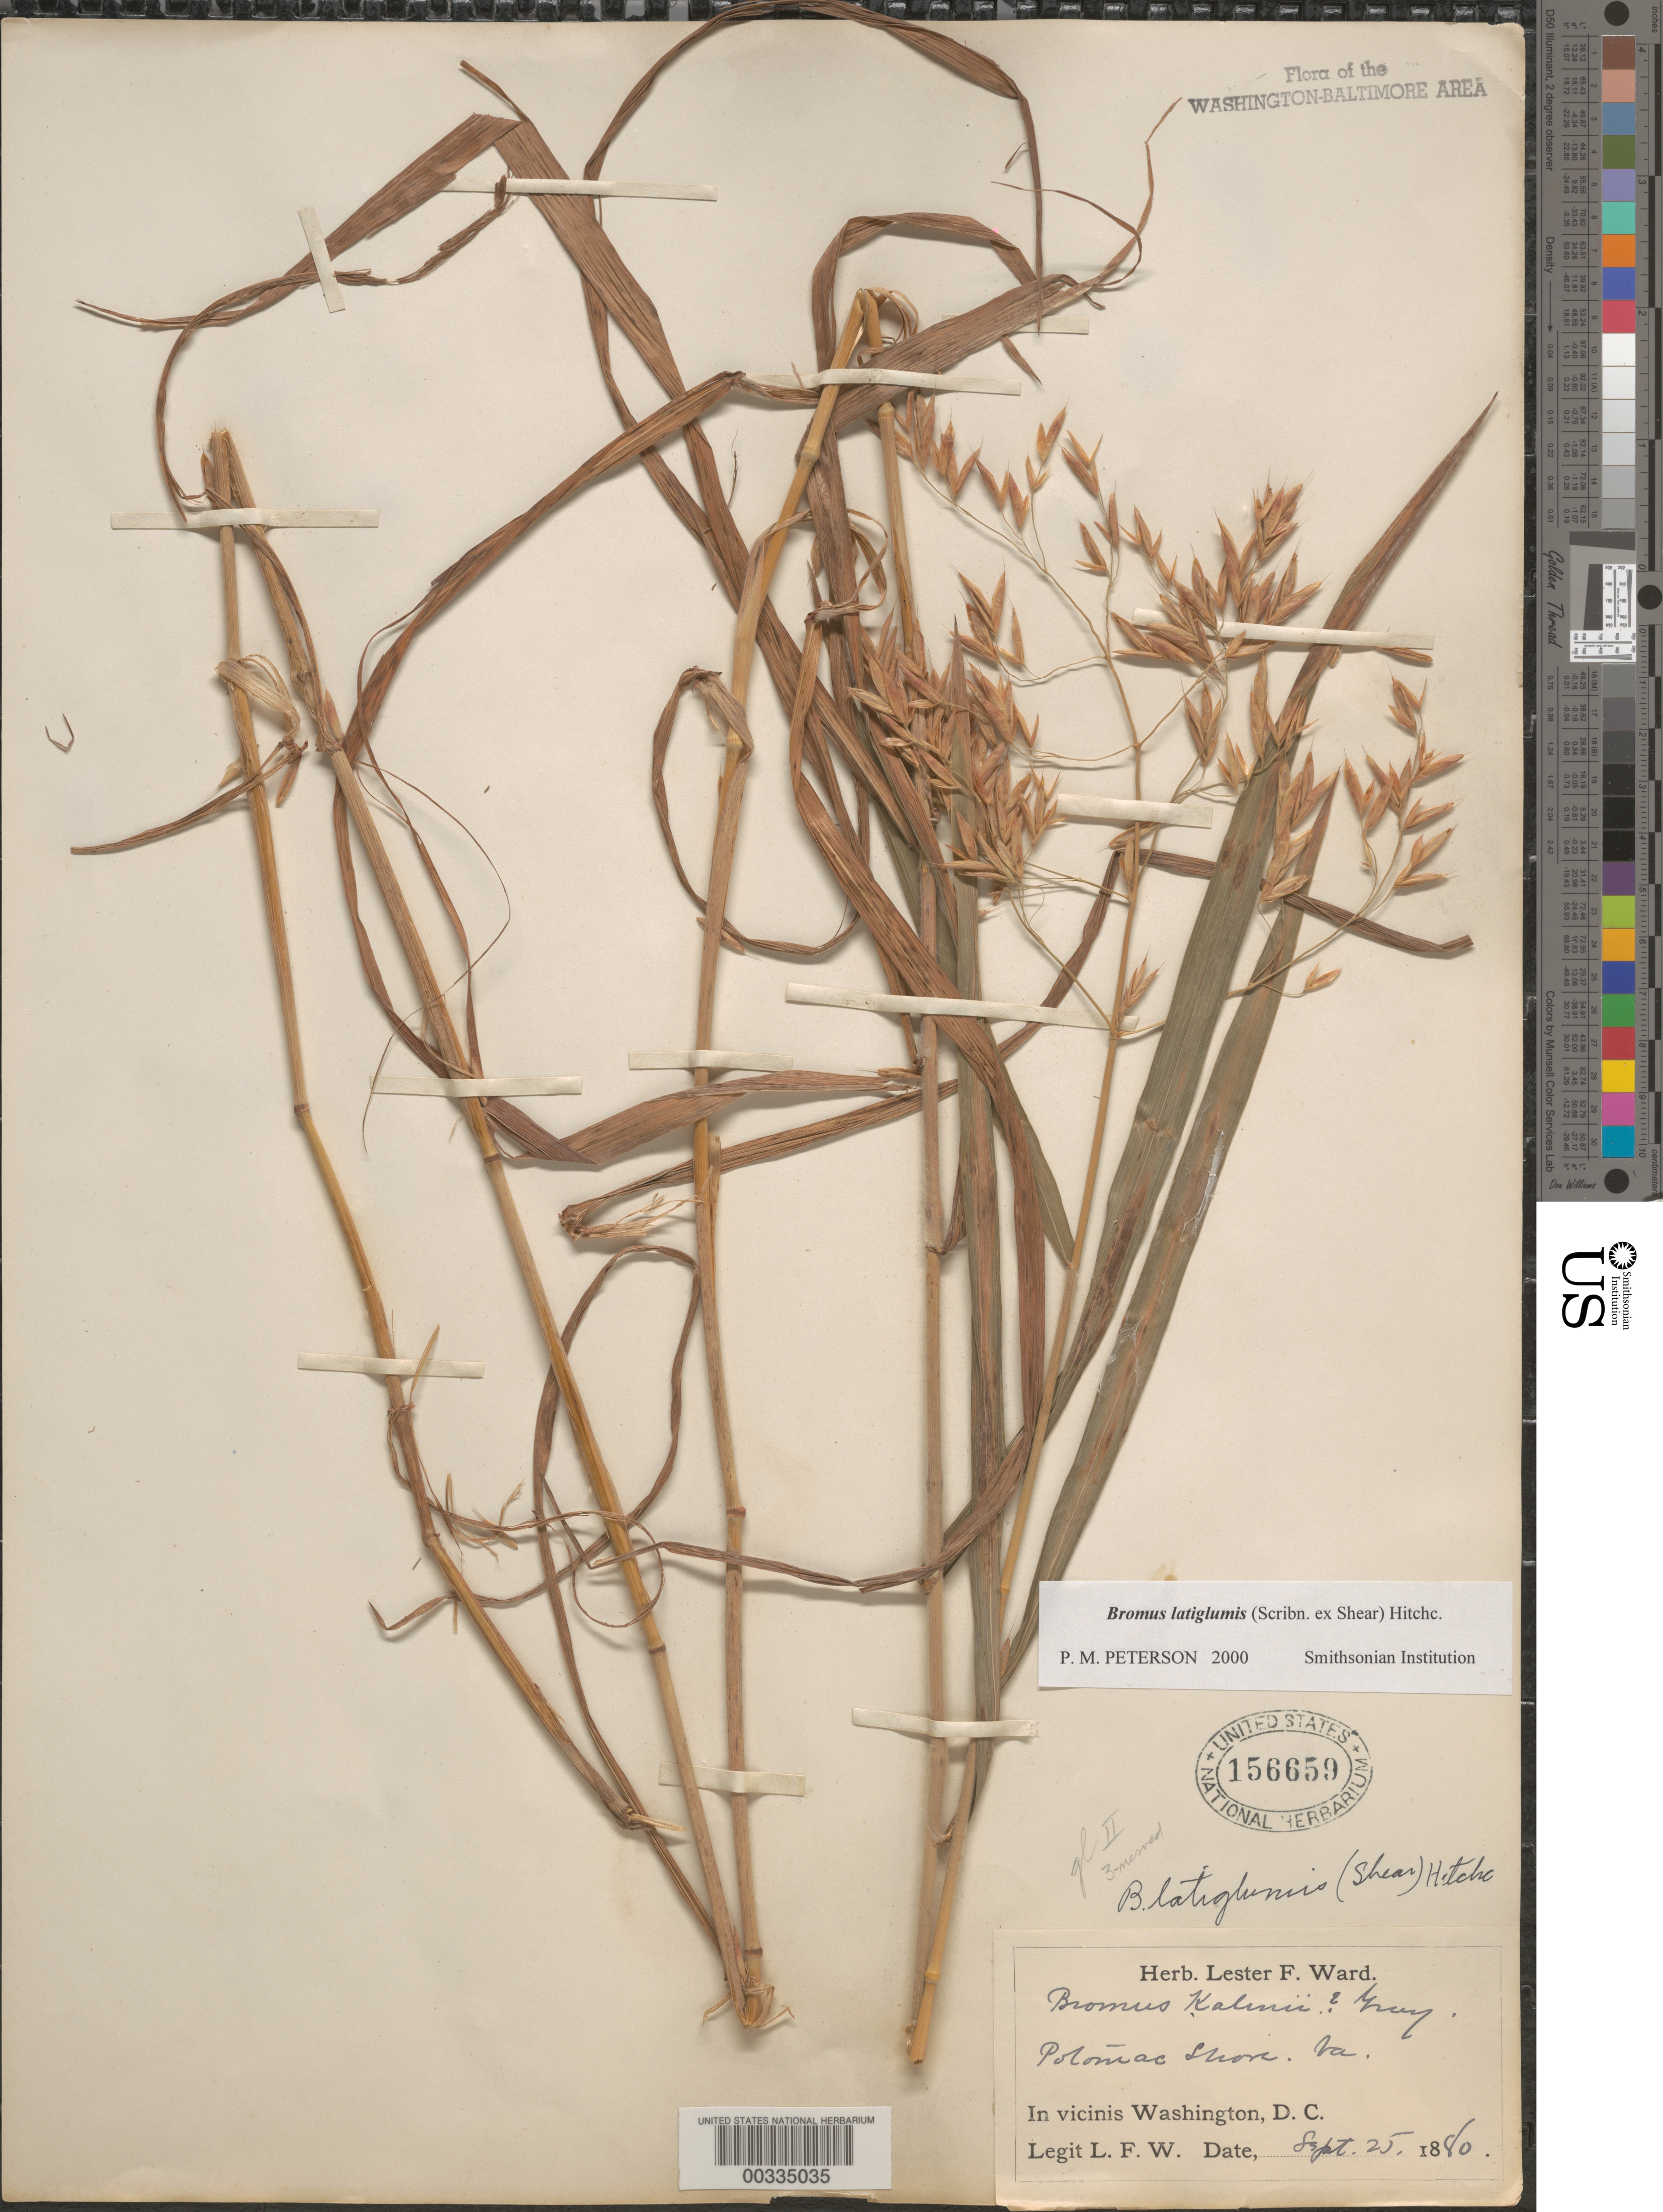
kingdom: Plantae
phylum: Tracheophyta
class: Liliopsida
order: Poales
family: Poaceae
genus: Bromus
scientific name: Bromus latiglumis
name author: (Scribn. ex Shear) Hitchc.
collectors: L. F. Ward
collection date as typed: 25 Sep 1880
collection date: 1880-09-25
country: United States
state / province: Virginia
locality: Potomac Shore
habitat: Shore line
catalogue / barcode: US 156659